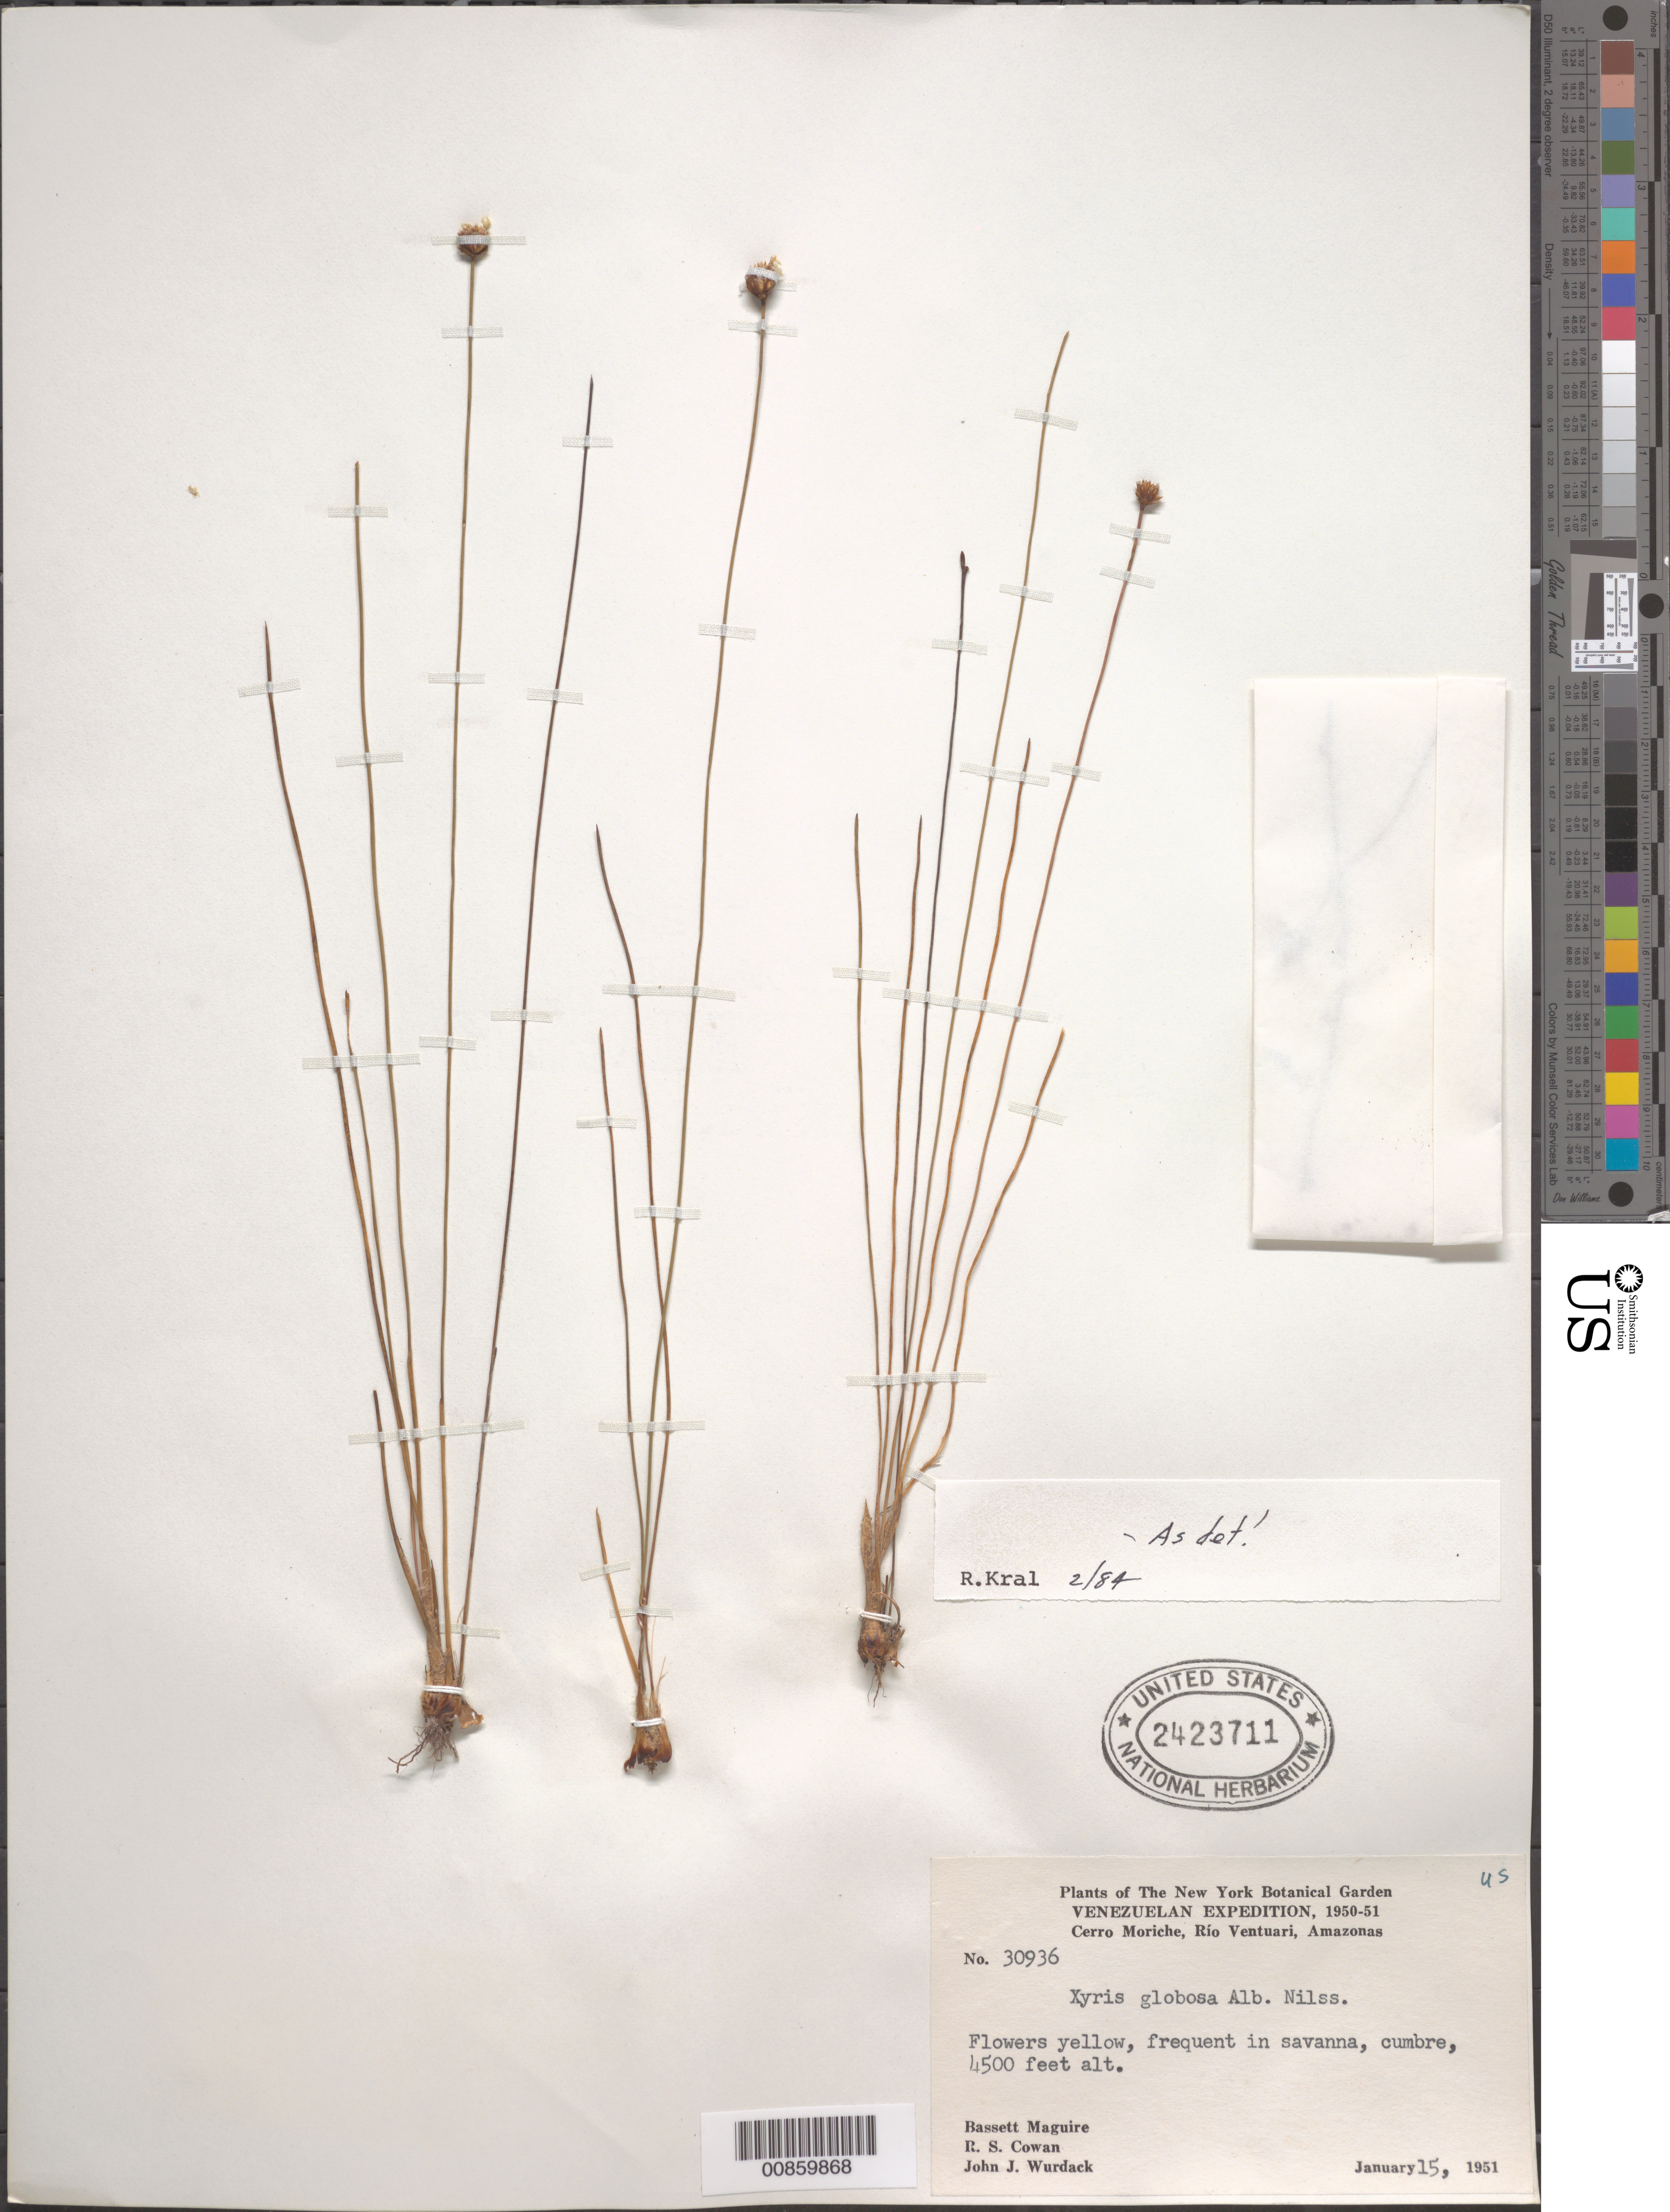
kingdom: Plantae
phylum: Tracheophyta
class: Liliopsida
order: Poales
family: Xyridaceae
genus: Xyris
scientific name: Xyris globosa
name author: Nilsson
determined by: Kral, Robert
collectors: B. Maguire, R. S. Cowan & J. J. Wurdack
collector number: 30936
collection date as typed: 15-Jan-51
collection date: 1951-01-15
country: Venezuela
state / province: Amazonas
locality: Cerro Moriche, Río Ventuari; cumbre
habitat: Savanna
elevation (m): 4500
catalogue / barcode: US 2423711